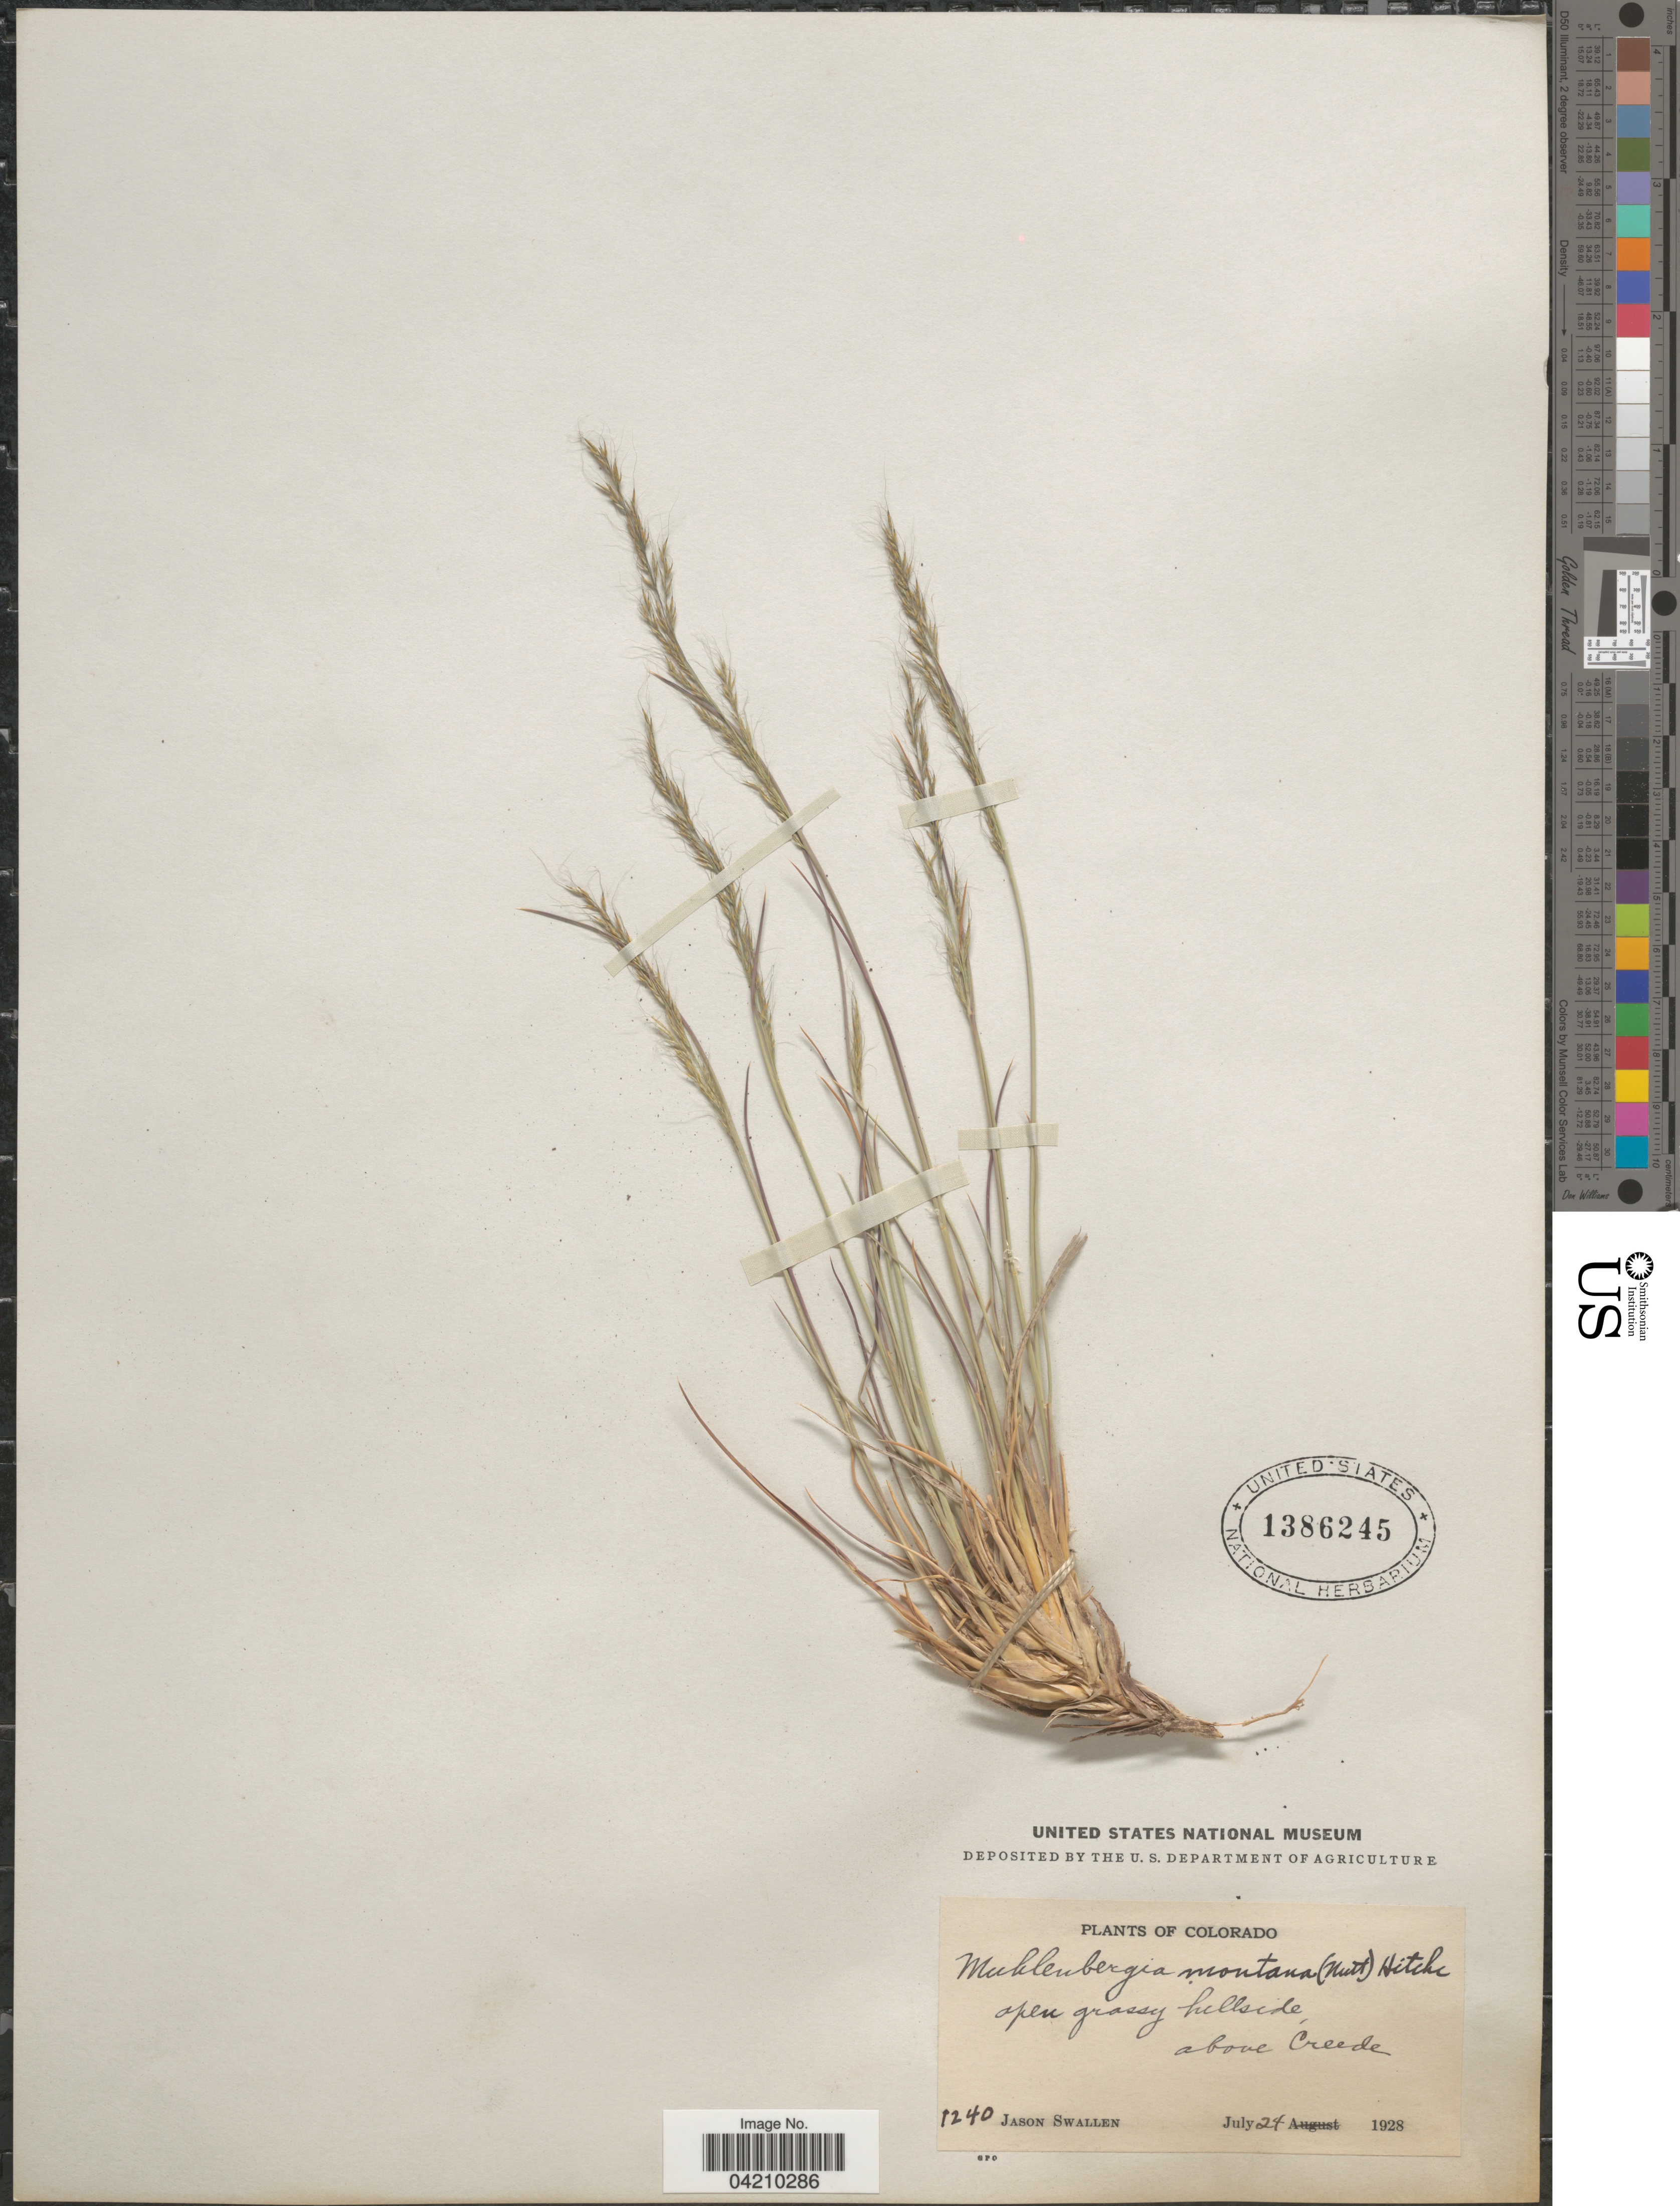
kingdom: Plantae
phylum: Tracheophyta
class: Liliopsida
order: Poales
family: Poaceae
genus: Muhlenbergia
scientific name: Muhlenbergia montana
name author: (Nutt.) Hitchc.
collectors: J. R. Swallen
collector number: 1240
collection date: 1928-07-24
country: United States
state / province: Colorado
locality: Above Creede.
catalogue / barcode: US 1386245